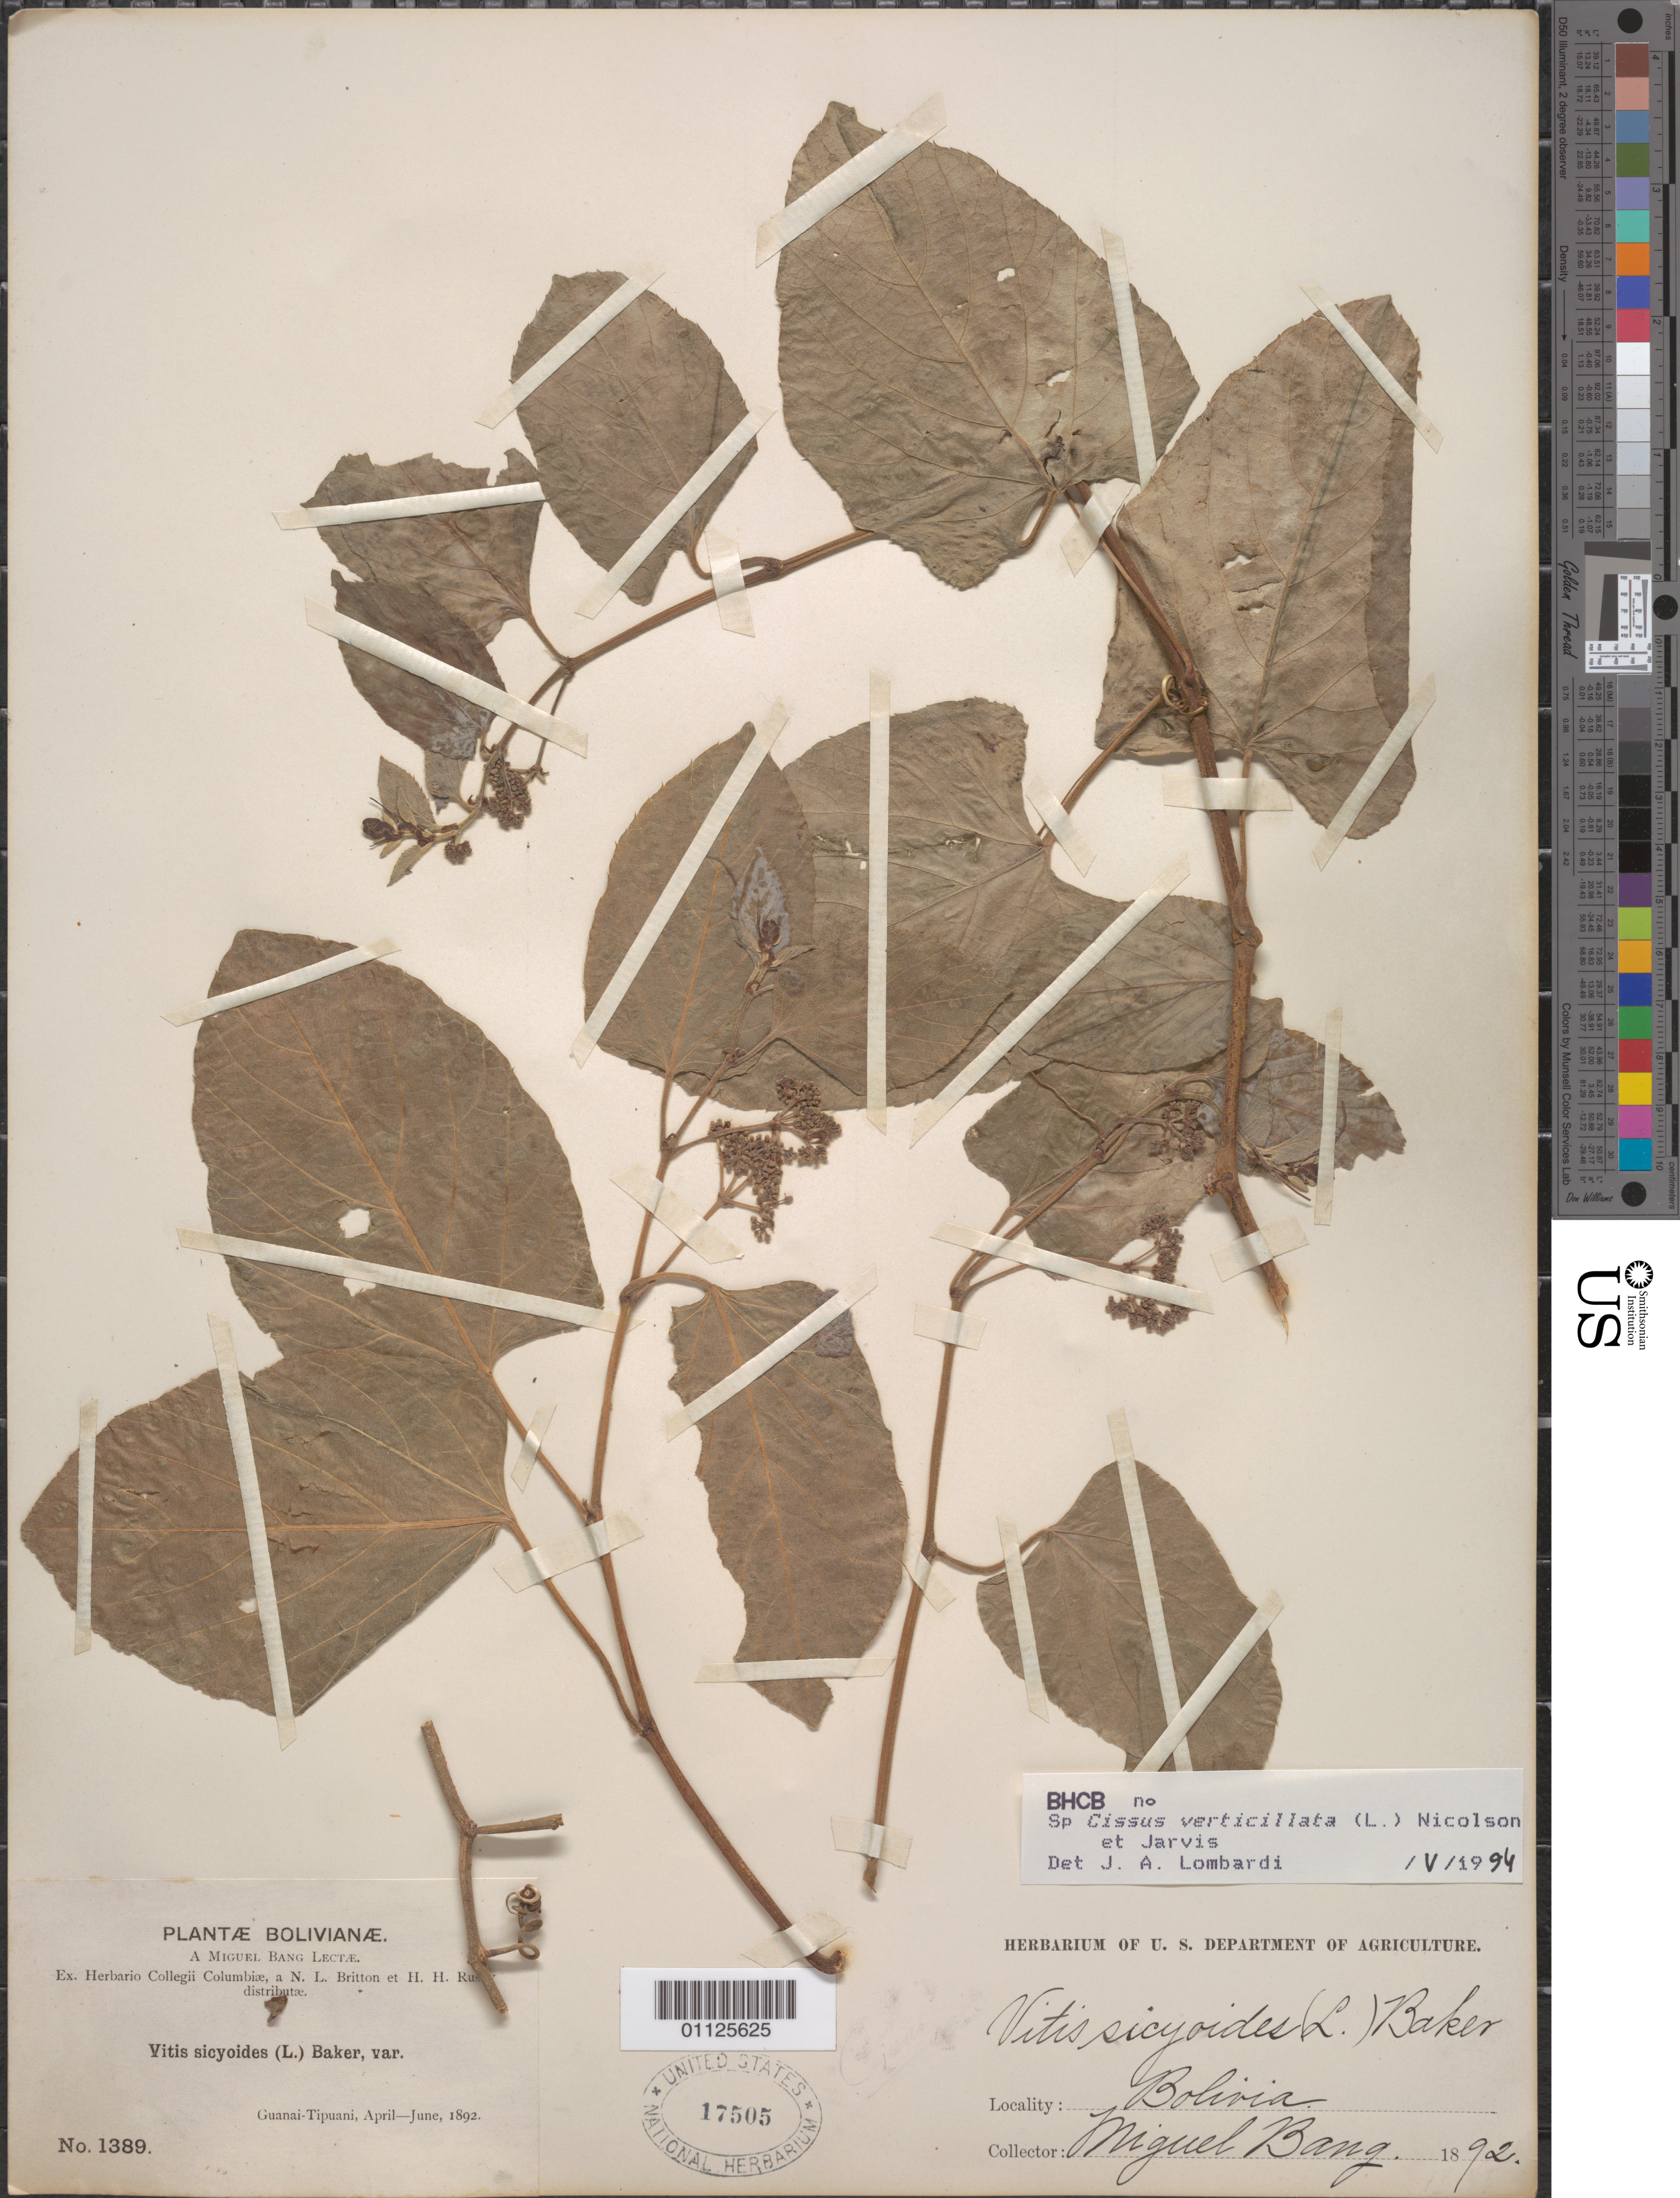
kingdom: Plantae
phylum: Tracheophyta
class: Magnoliopsida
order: Vitales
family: Vitaceae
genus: Cissus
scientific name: Cissus verticillata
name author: (L.) Nicolson & C.E. Jarvis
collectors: M. Bang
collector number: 1389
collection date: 1892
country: Bolivia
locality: Guanai-Tipuani.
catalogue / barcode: US 17505